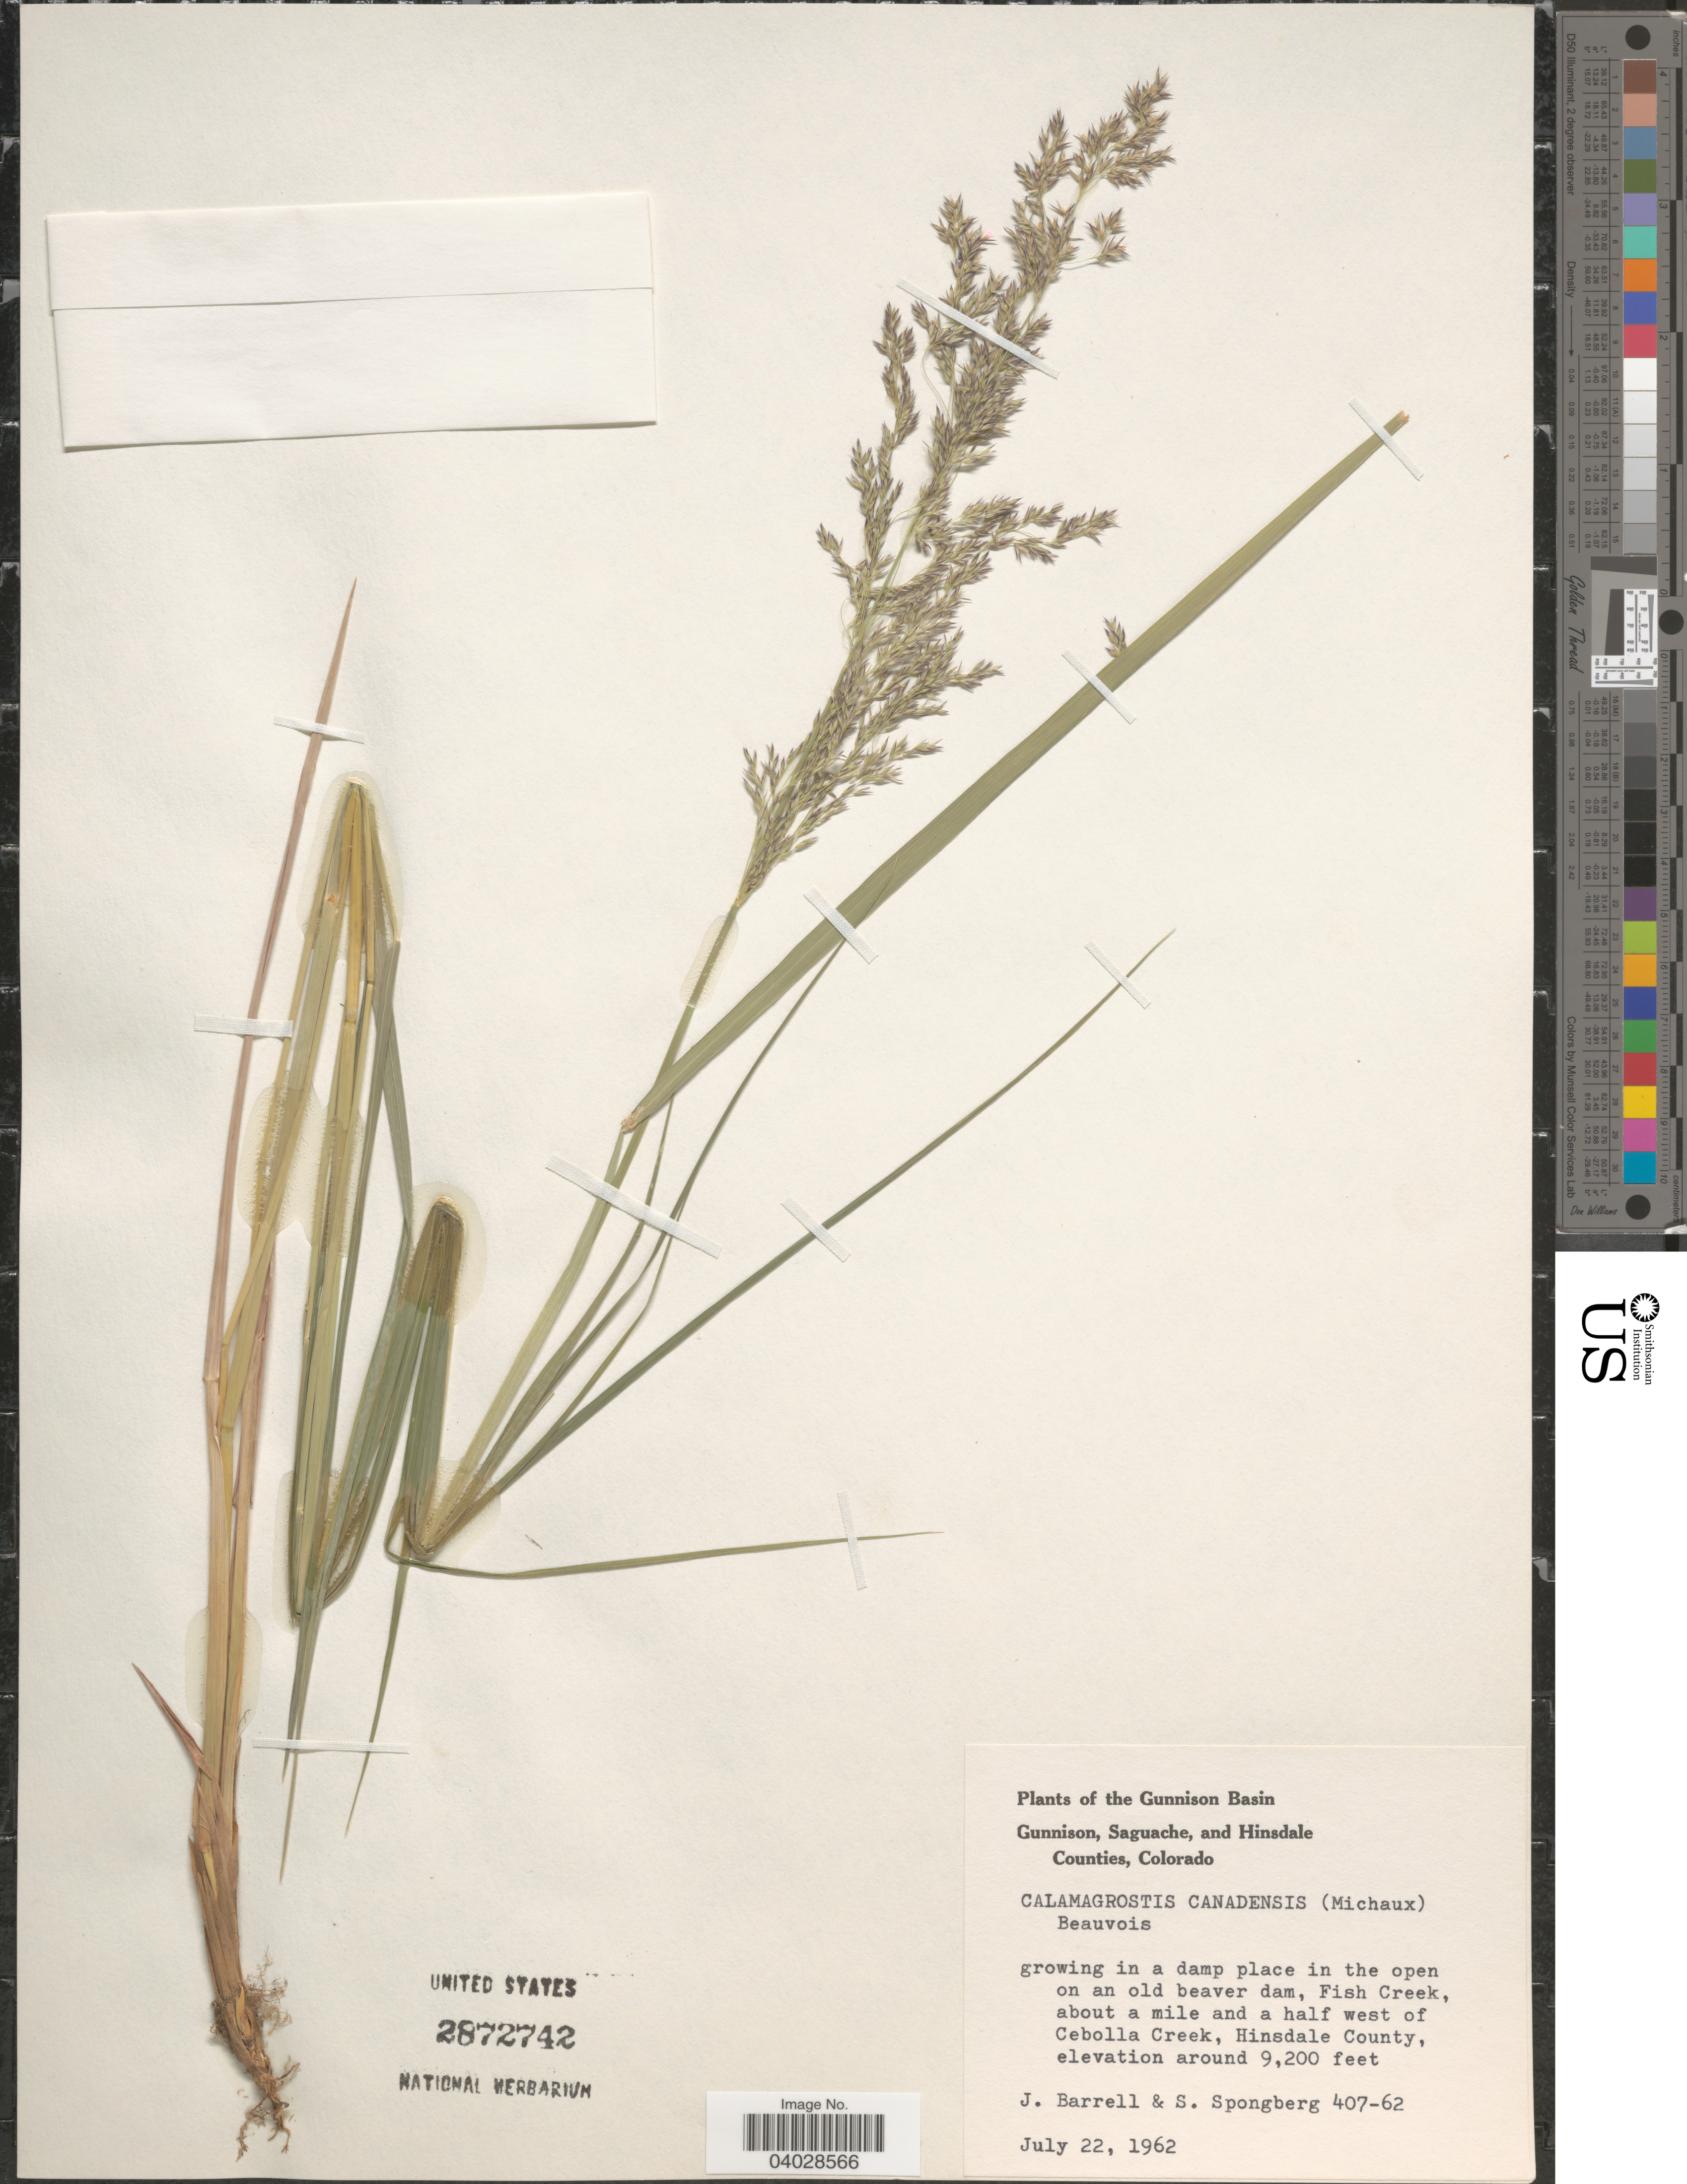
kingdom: Plantae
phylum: Tracheophyta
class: Liliopsida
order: Poales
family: Poaceae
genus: Calamagrostis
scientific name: Calamagrostis canadensis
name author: (Michx.) P. Beauv.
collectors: J. Barrell & S. A.Spongberg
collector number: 407-62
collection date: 1962-07-22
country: United States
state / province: Colorado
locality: The Gunnison Basin. Fish Creek, about a mile and a half west of Cebolla Creek, Hinsdale County.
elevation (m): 2804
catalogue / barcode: US 2872742